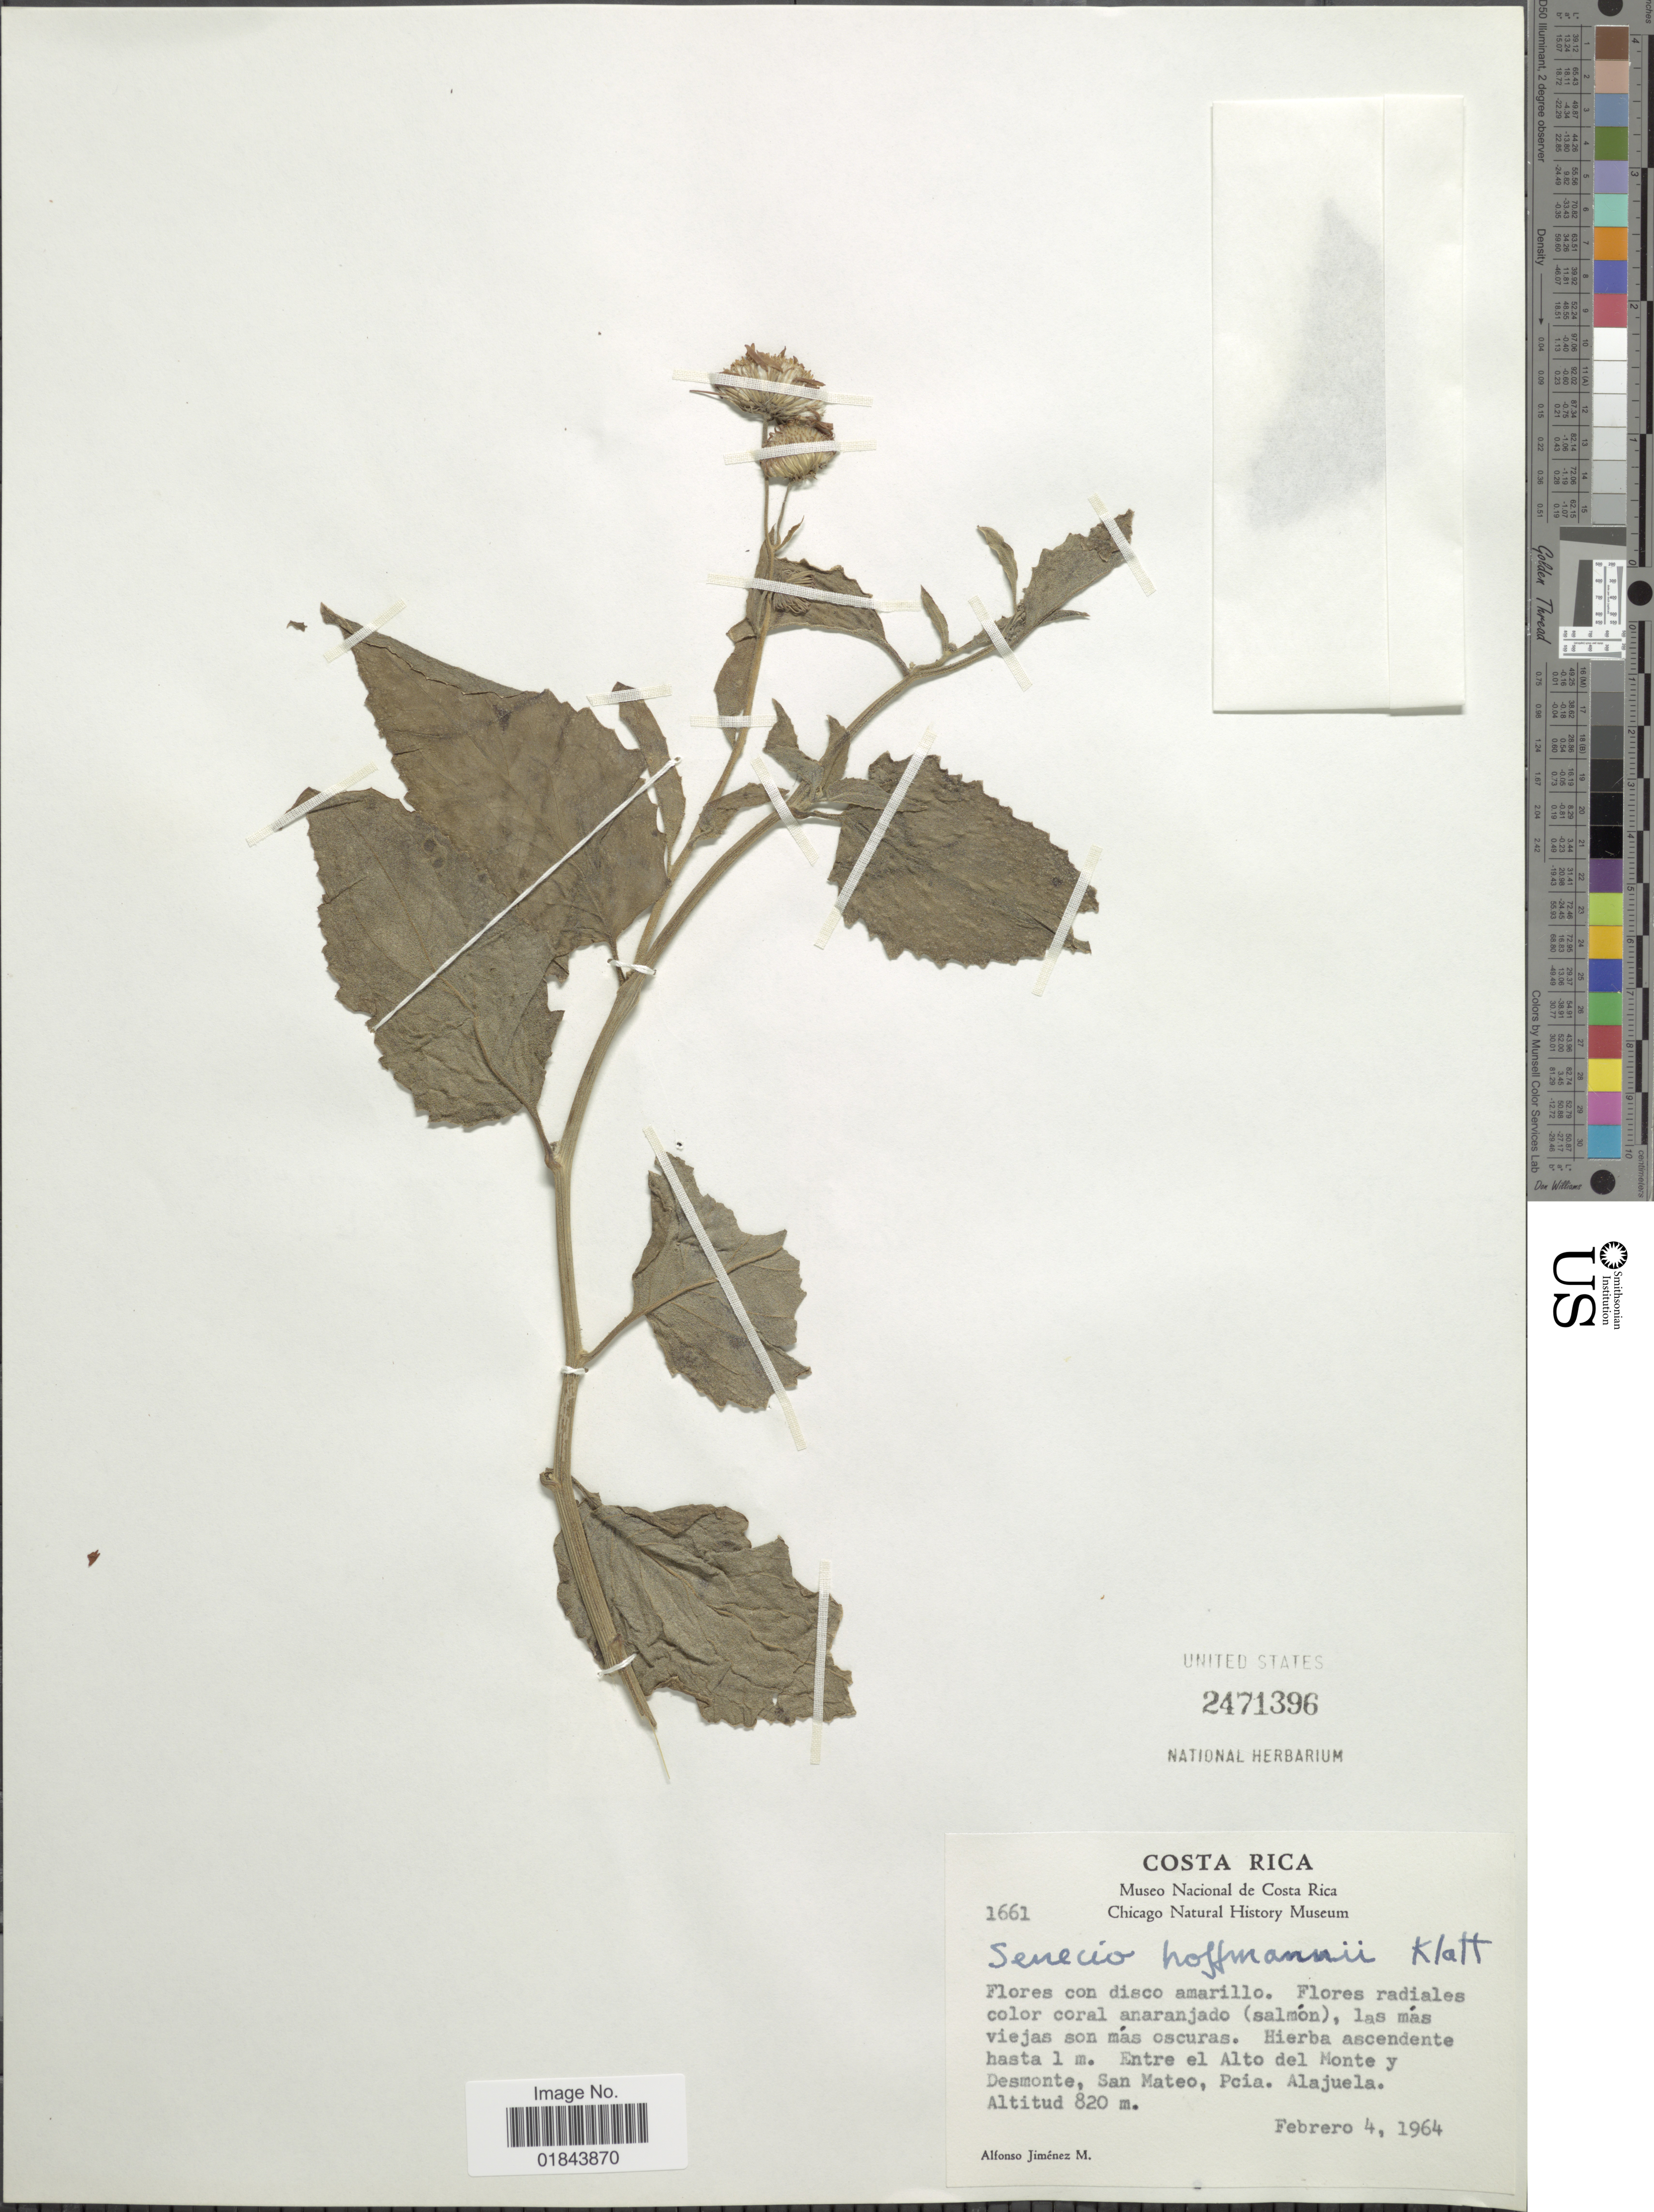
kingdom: Plantae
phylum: Tracheophyta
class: Magnoliopsida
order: Asterales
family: Asteraceae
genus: Pseudogynoxys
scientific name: Pseudogynoxys cummingii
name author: (Benth.) H. Rob. & Cuatrec.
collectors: A. Jimenez M.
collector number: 1661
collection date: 1964-02-04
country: Costa Rica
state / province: Alajuela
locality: Entre el Alto del Monte y Desmonte, San Mateo, Pcia. Alajuela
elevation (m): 820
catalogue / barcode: US 2471396